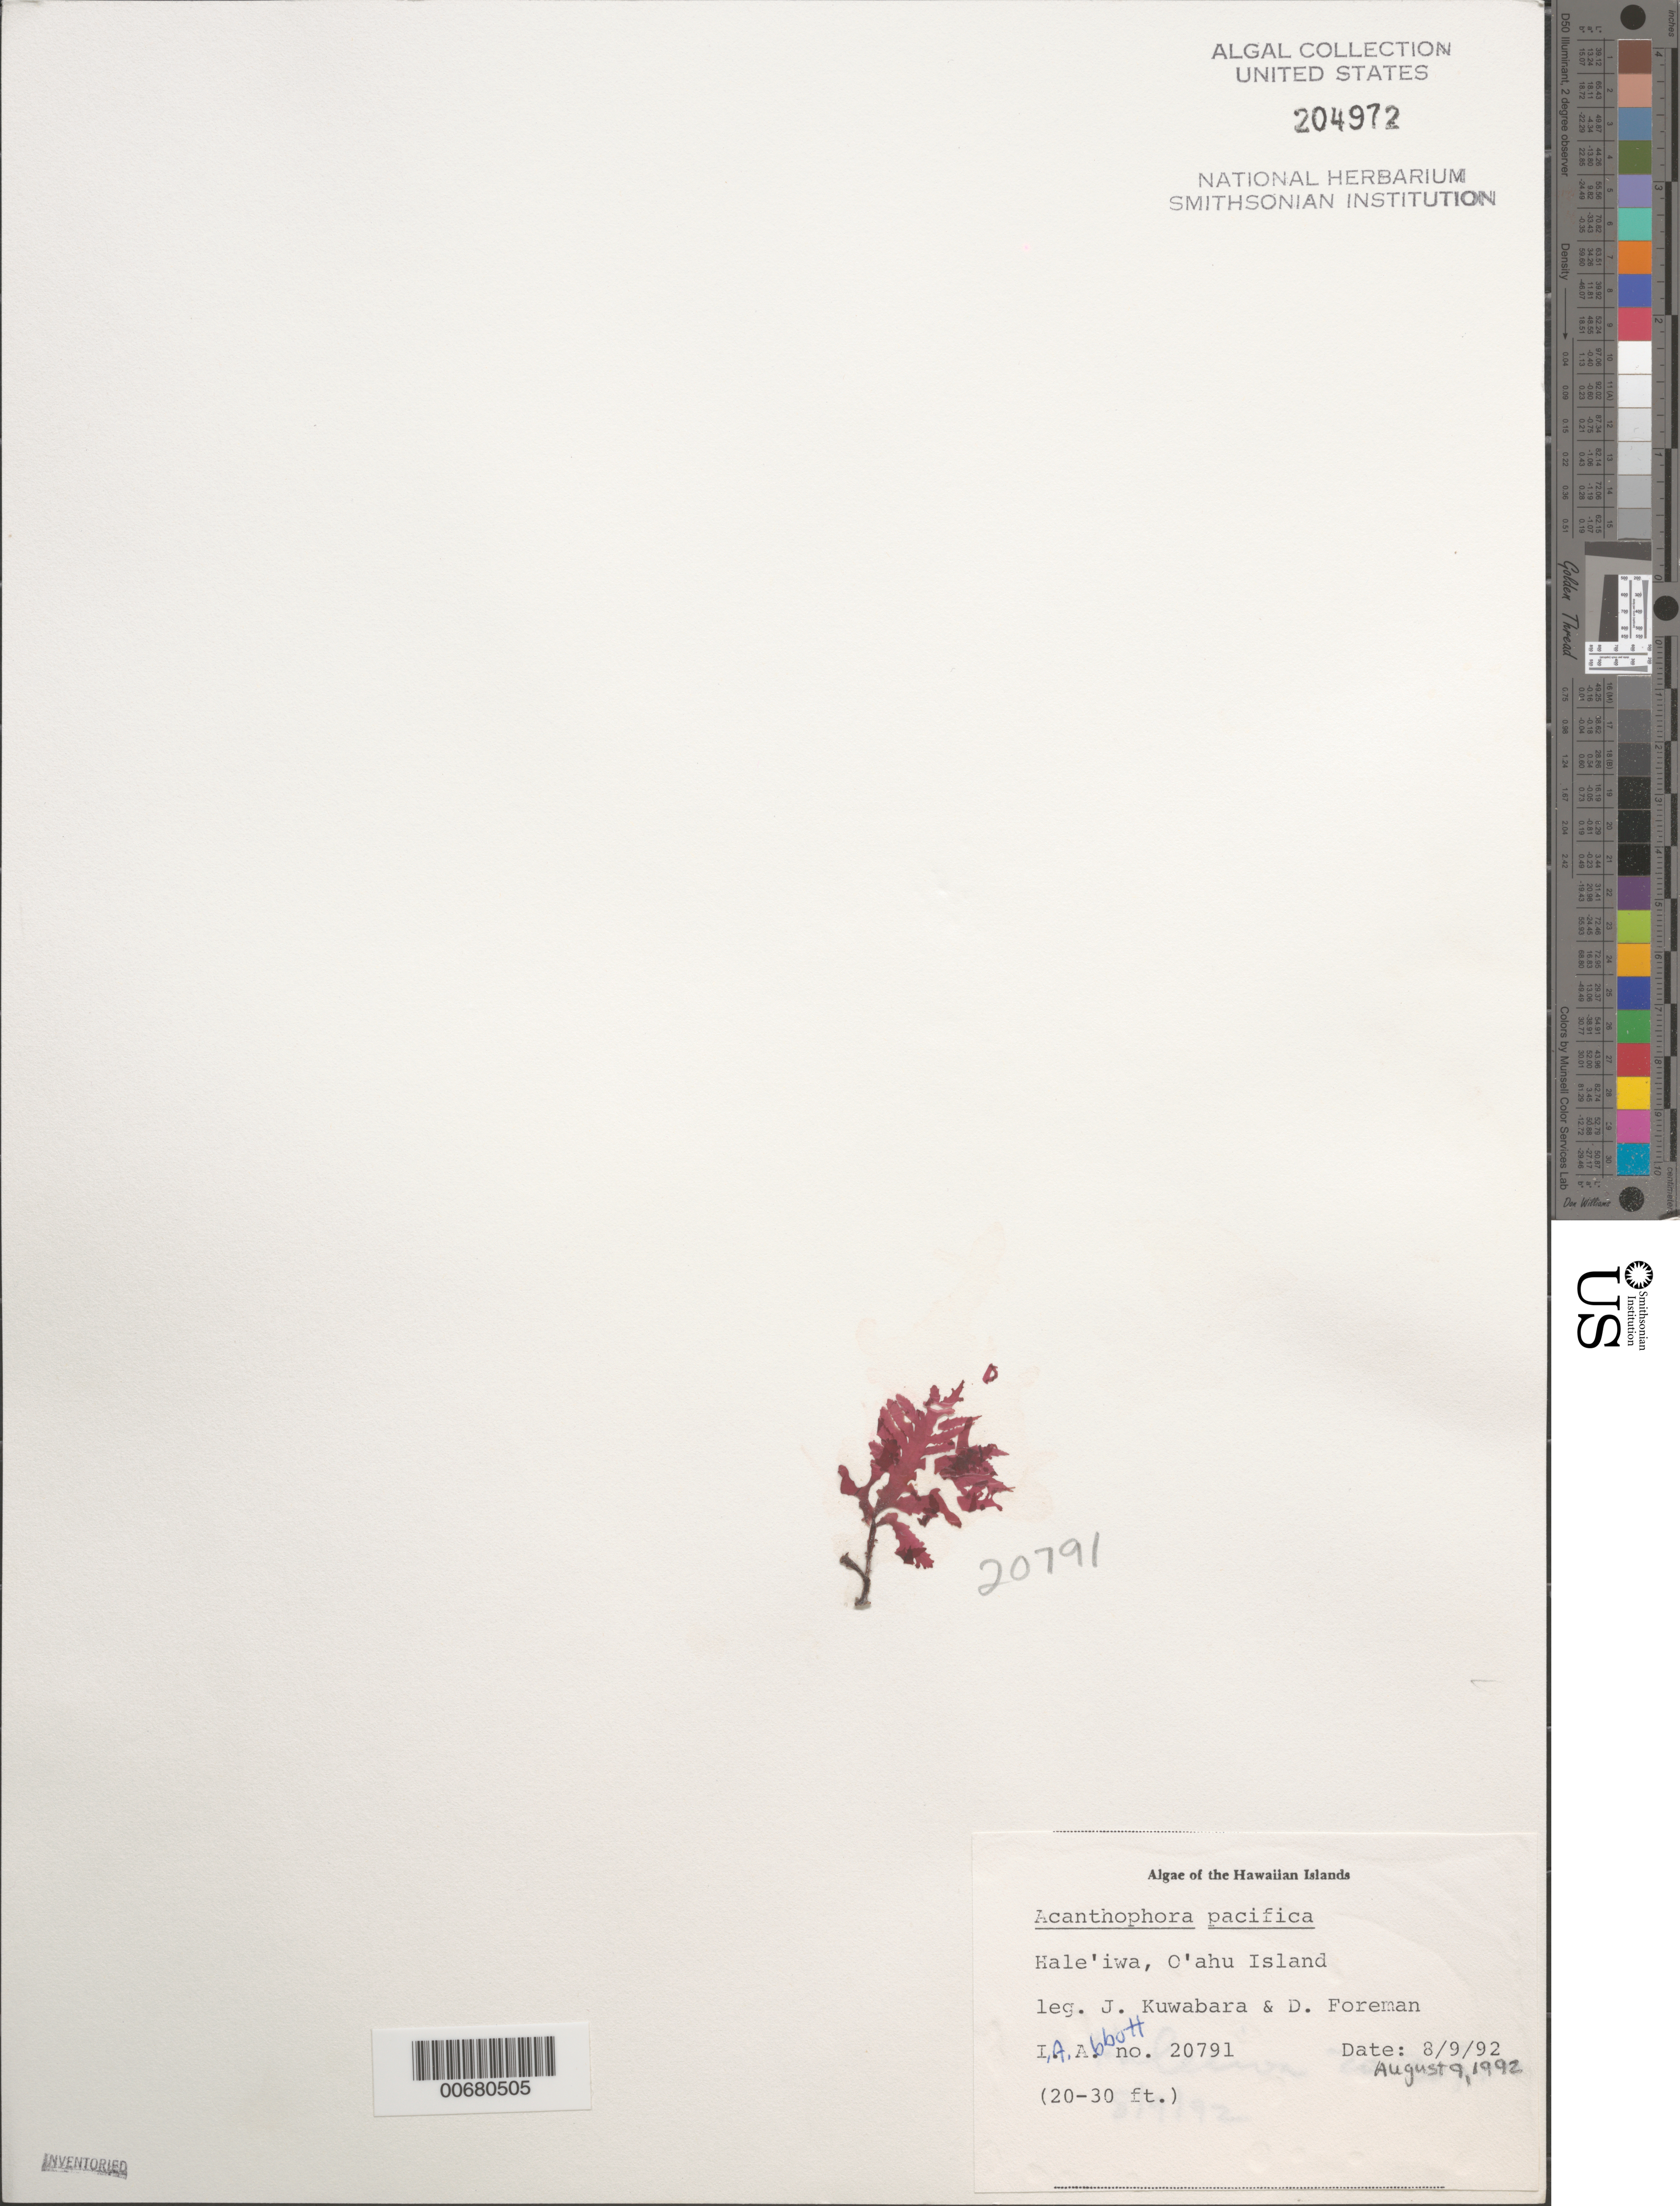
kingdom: Plantae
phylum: Rhodophyta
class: Florideophyceae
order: Ceramiales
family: Rhodomelaceae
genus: Acanthophora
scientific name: Acanthophora pacifica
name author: (Setch.) G.T.Kraft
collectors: J. Kuwabara & D. Foreman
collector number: IAA 20791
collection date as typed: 09 Aug 1992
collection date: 1992-08-09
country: United States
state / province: Hawaii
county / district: Honolulu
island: Oahu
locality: Hale'iwa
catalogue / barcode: US 204972